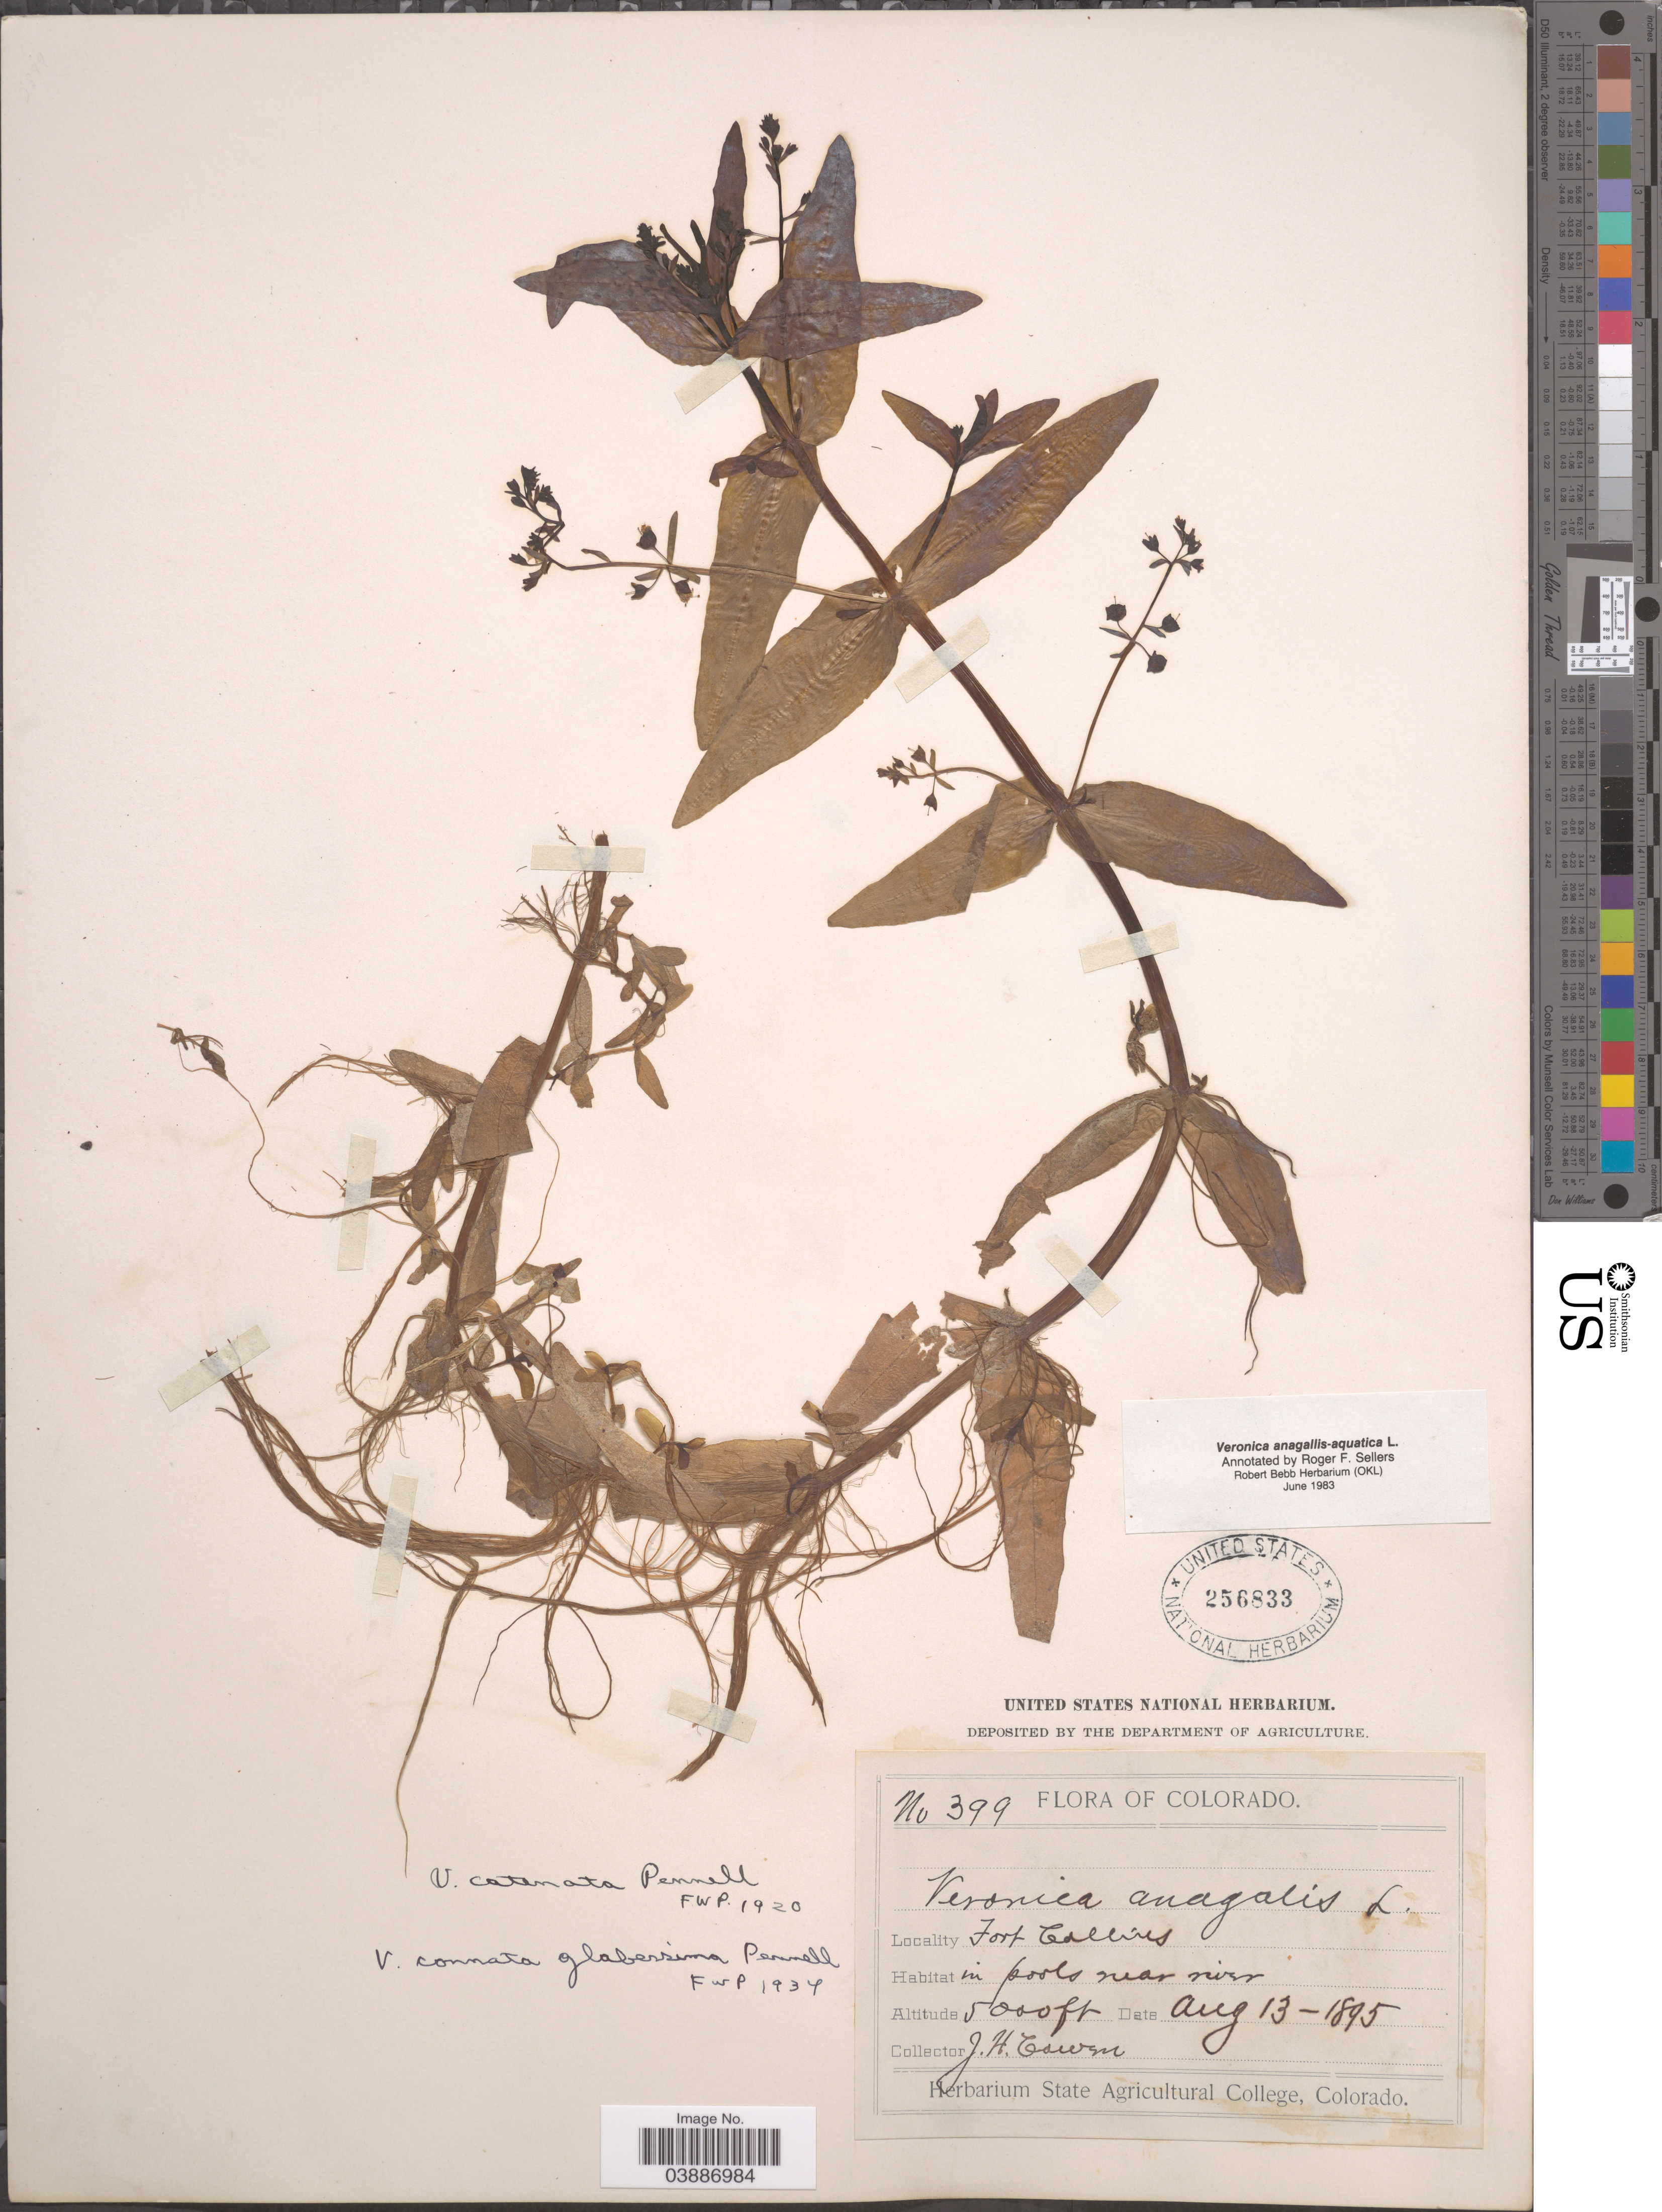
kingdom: Plantae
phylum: Tracheophyta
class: Magnoliopsida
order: Lamiales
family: Plantaginaceae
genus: Veronica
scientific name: Veronica anagallis-aquatica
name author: L.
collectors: J. H. Cowen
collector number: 399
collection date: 1895-08-13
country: United States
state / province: Colorado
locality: Fort Collins.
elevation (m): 1524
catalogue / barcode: US 256833